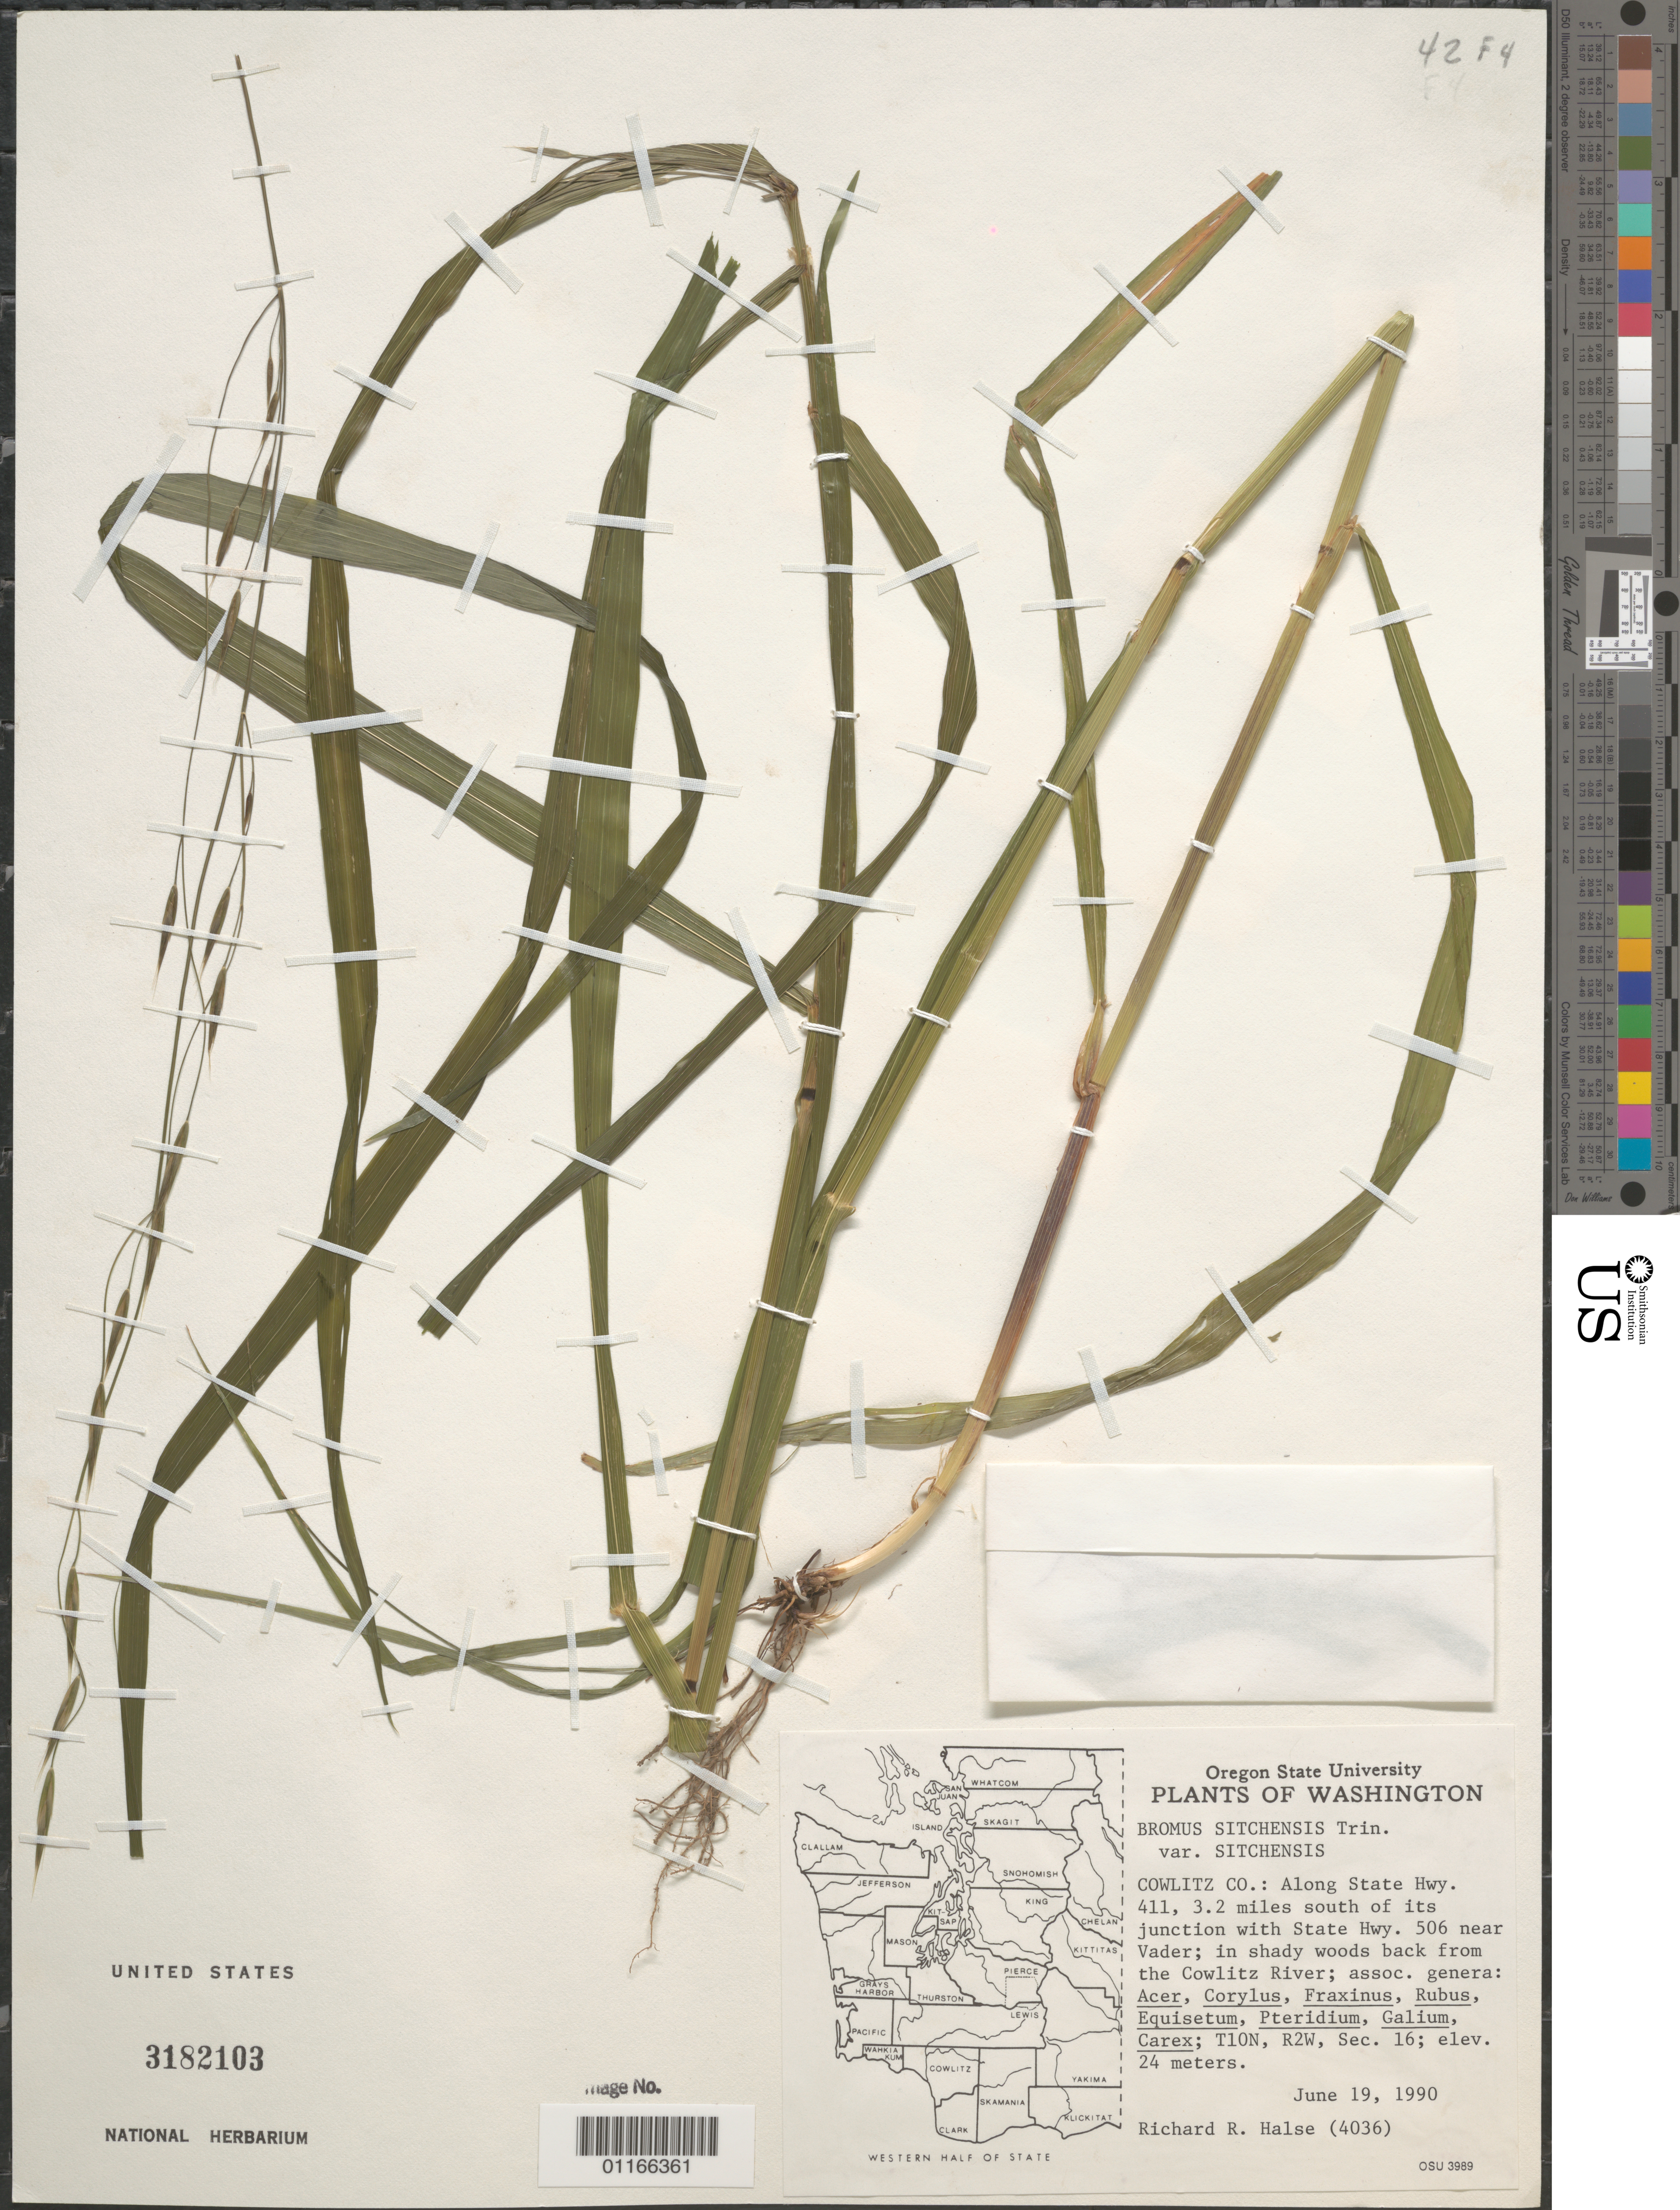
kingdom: Plantae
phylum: Tracheophyta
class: Liliopsida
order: Poales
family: Poaceae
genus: Bromus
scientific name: Bromus sitchensis var. sitchensis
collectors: R. Halse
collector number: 4036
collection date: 1990-06-19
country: United States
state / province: Washington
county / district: Cowlitz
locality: Along State Hwy. 411, 3.2 miles south of its junction with State Hwy. 506 near Vader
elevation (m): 24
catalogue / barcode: US 3182103